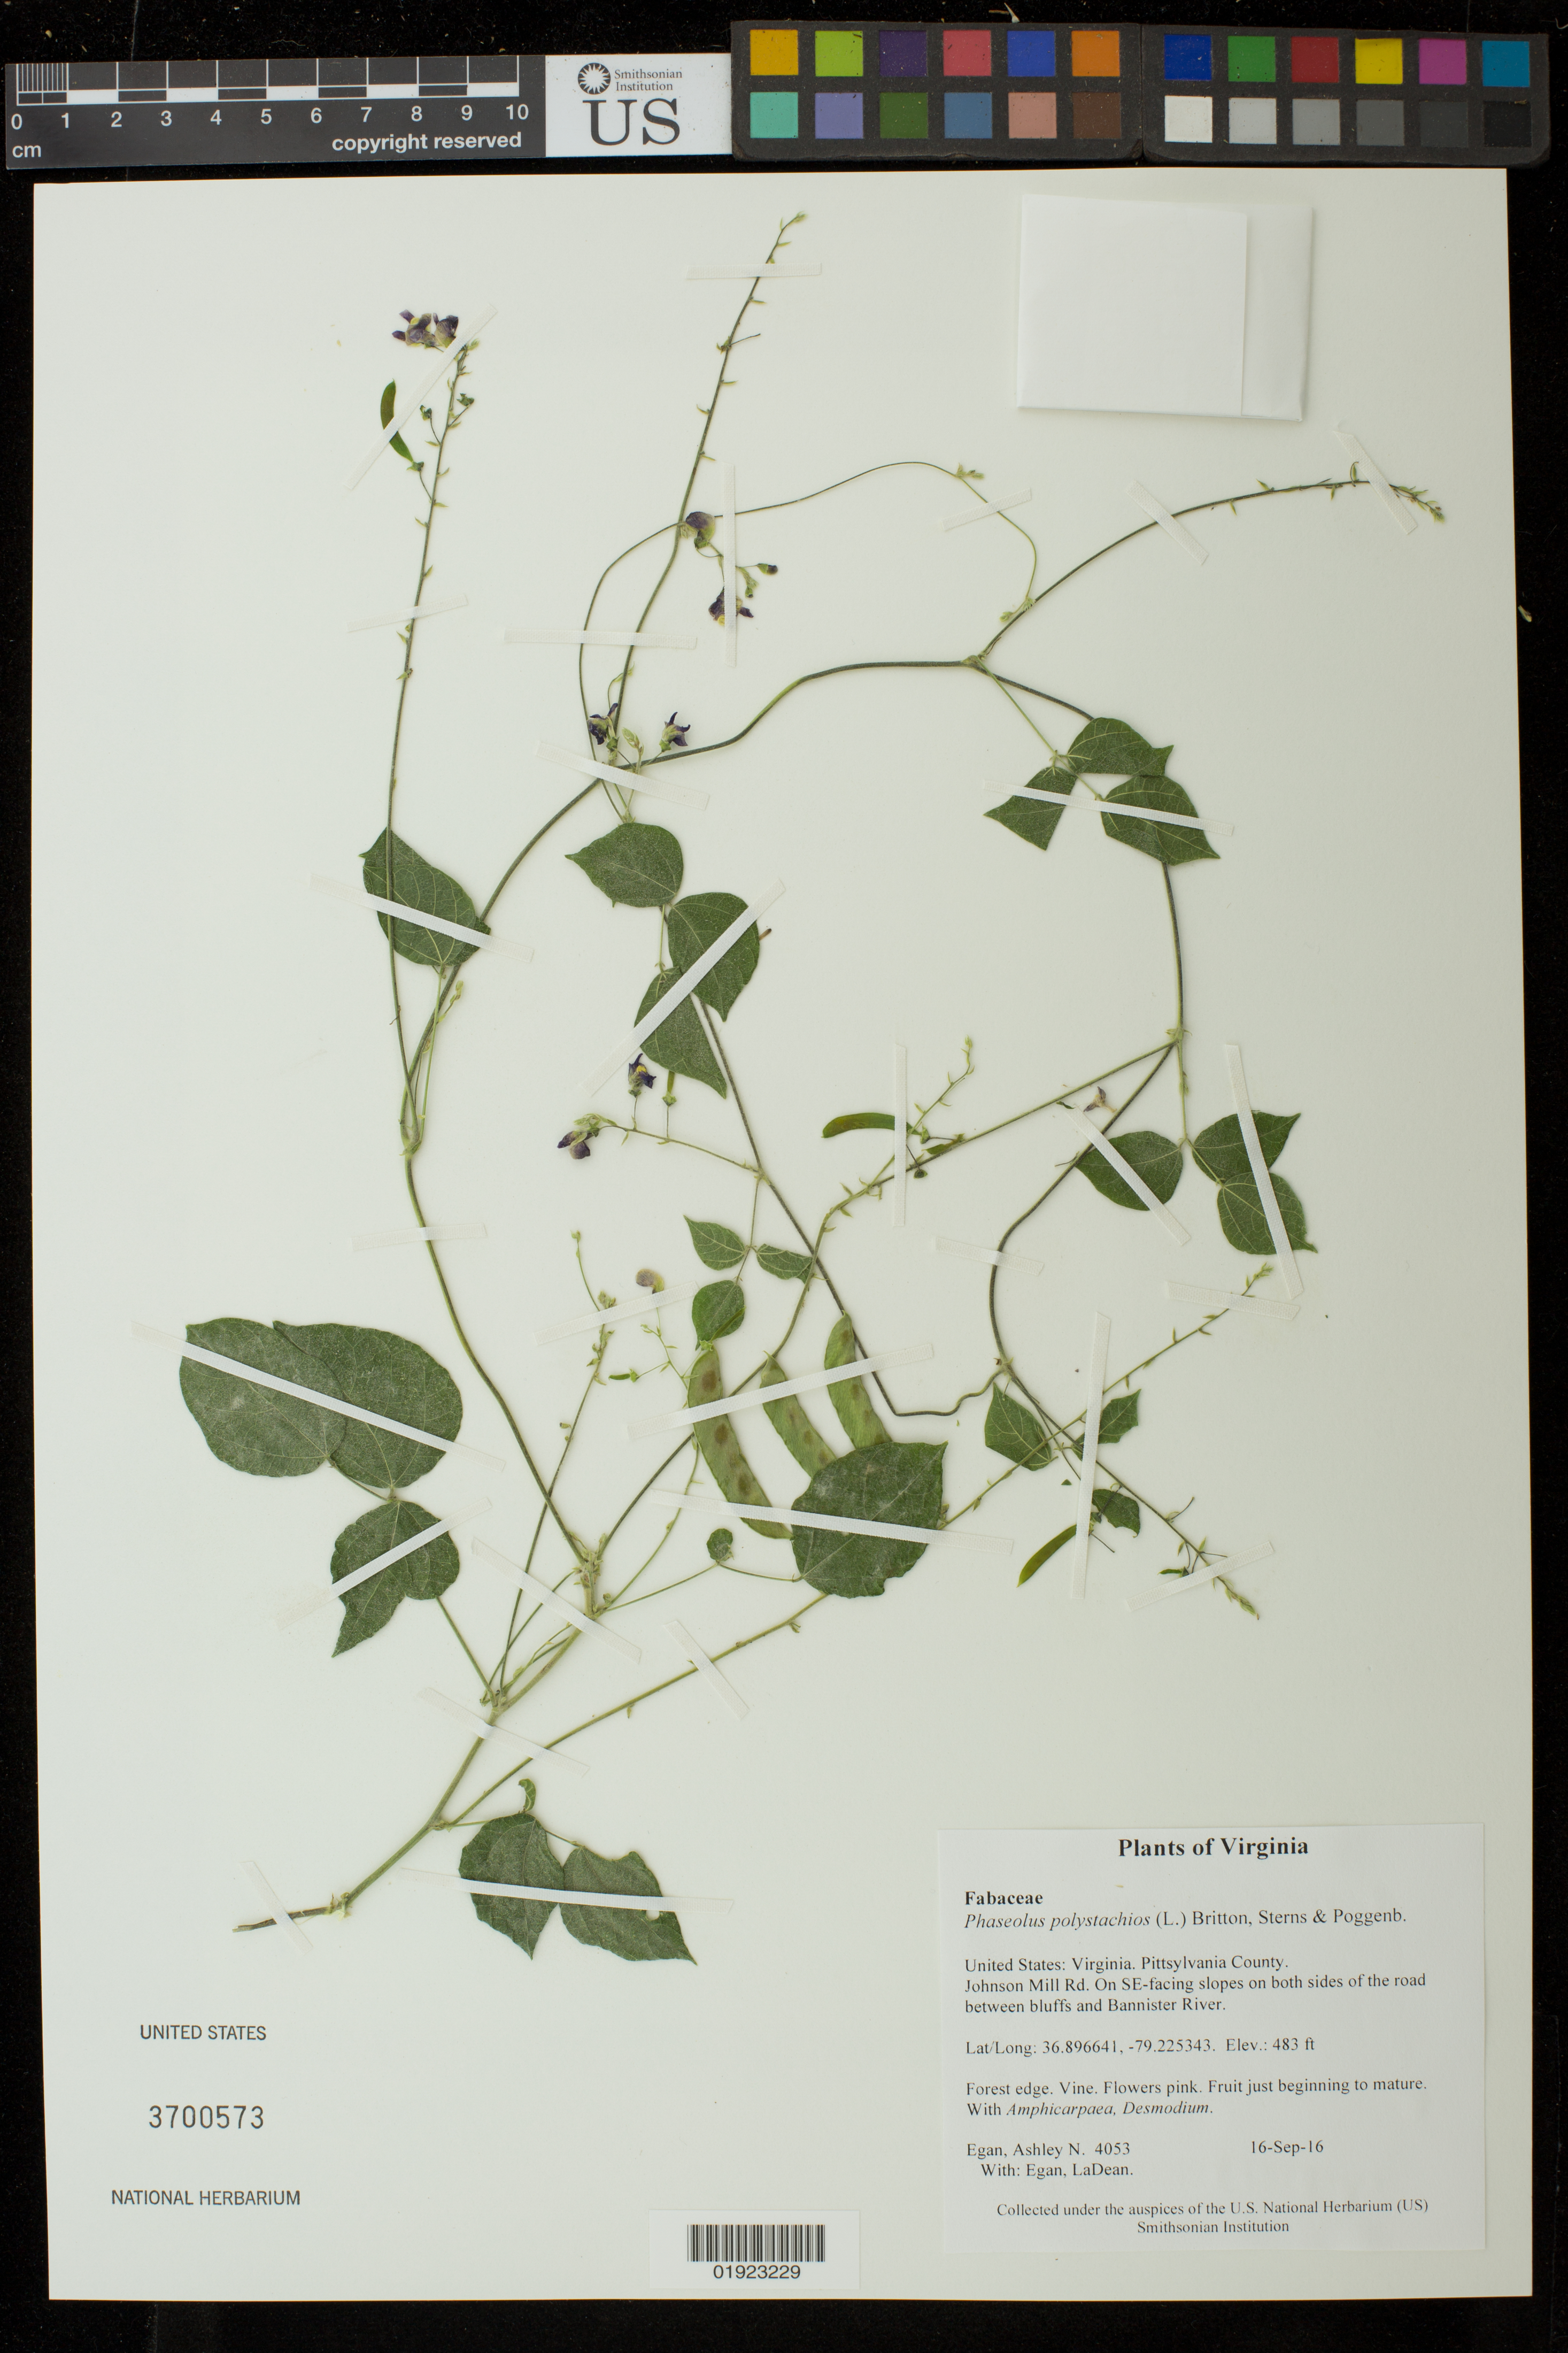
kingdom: Plantae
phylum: Tracheophyta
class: Magnoliopsida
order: Fabales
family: Fabaceae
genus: Phaseolus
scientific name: Phaseolus polystachios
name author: (L.) Britton, Stearns & Poggenb.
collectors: A. N. Egan & L. Egan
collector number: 4053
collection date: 2016-09-16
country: United States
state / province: Virginia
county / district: Pittsylvania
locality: Johnson Mill Rd. On SE-facing slopes on both sides of the road between bluffs and Bannister River.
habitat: Forest edge.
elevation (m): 147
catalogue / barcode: US 3700573